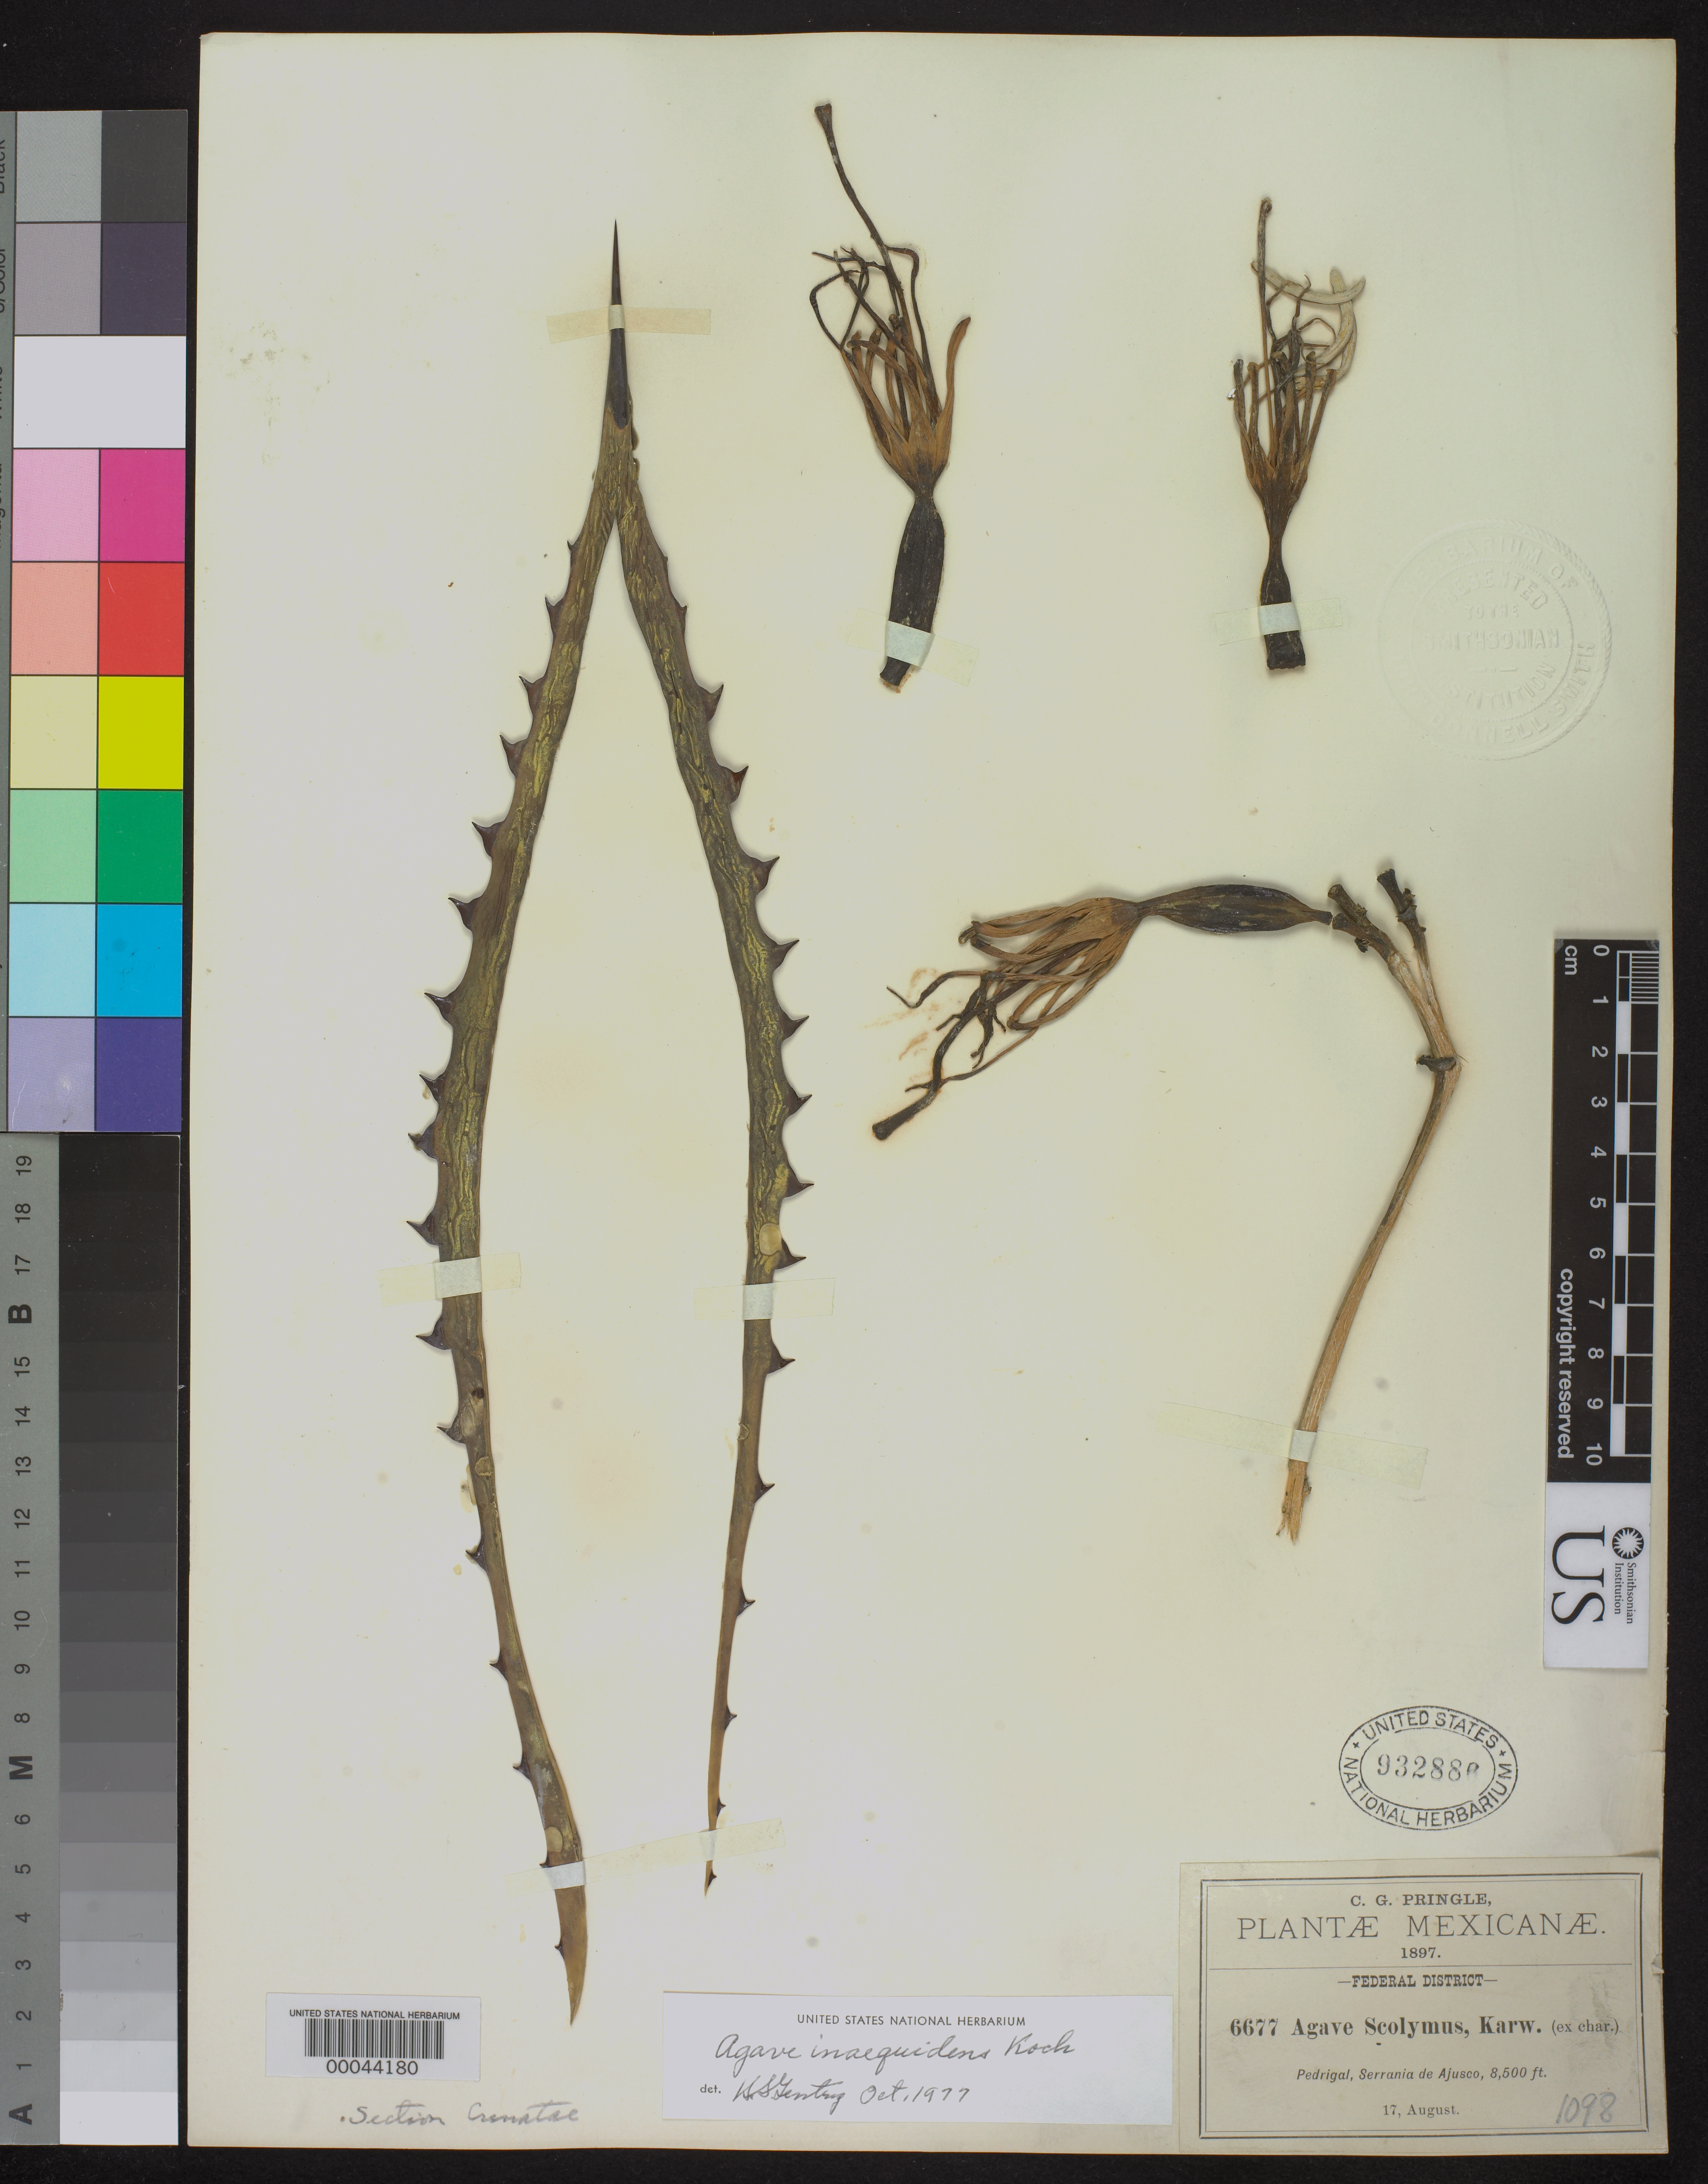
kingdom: Plantae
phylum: Tracheophyta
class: Liliopsida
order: Asparagales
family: Asparagaceae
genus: Agave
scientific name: Agave inaequidens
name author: K. Koch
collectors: C. G. Pringle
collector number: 6677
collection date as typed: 17 Aug 1897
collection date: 1897-08-17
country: Mexico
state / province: Distrito Federal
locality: Pedrigal, Serrania de Ajusco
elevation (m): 2591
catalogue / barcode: US 932886